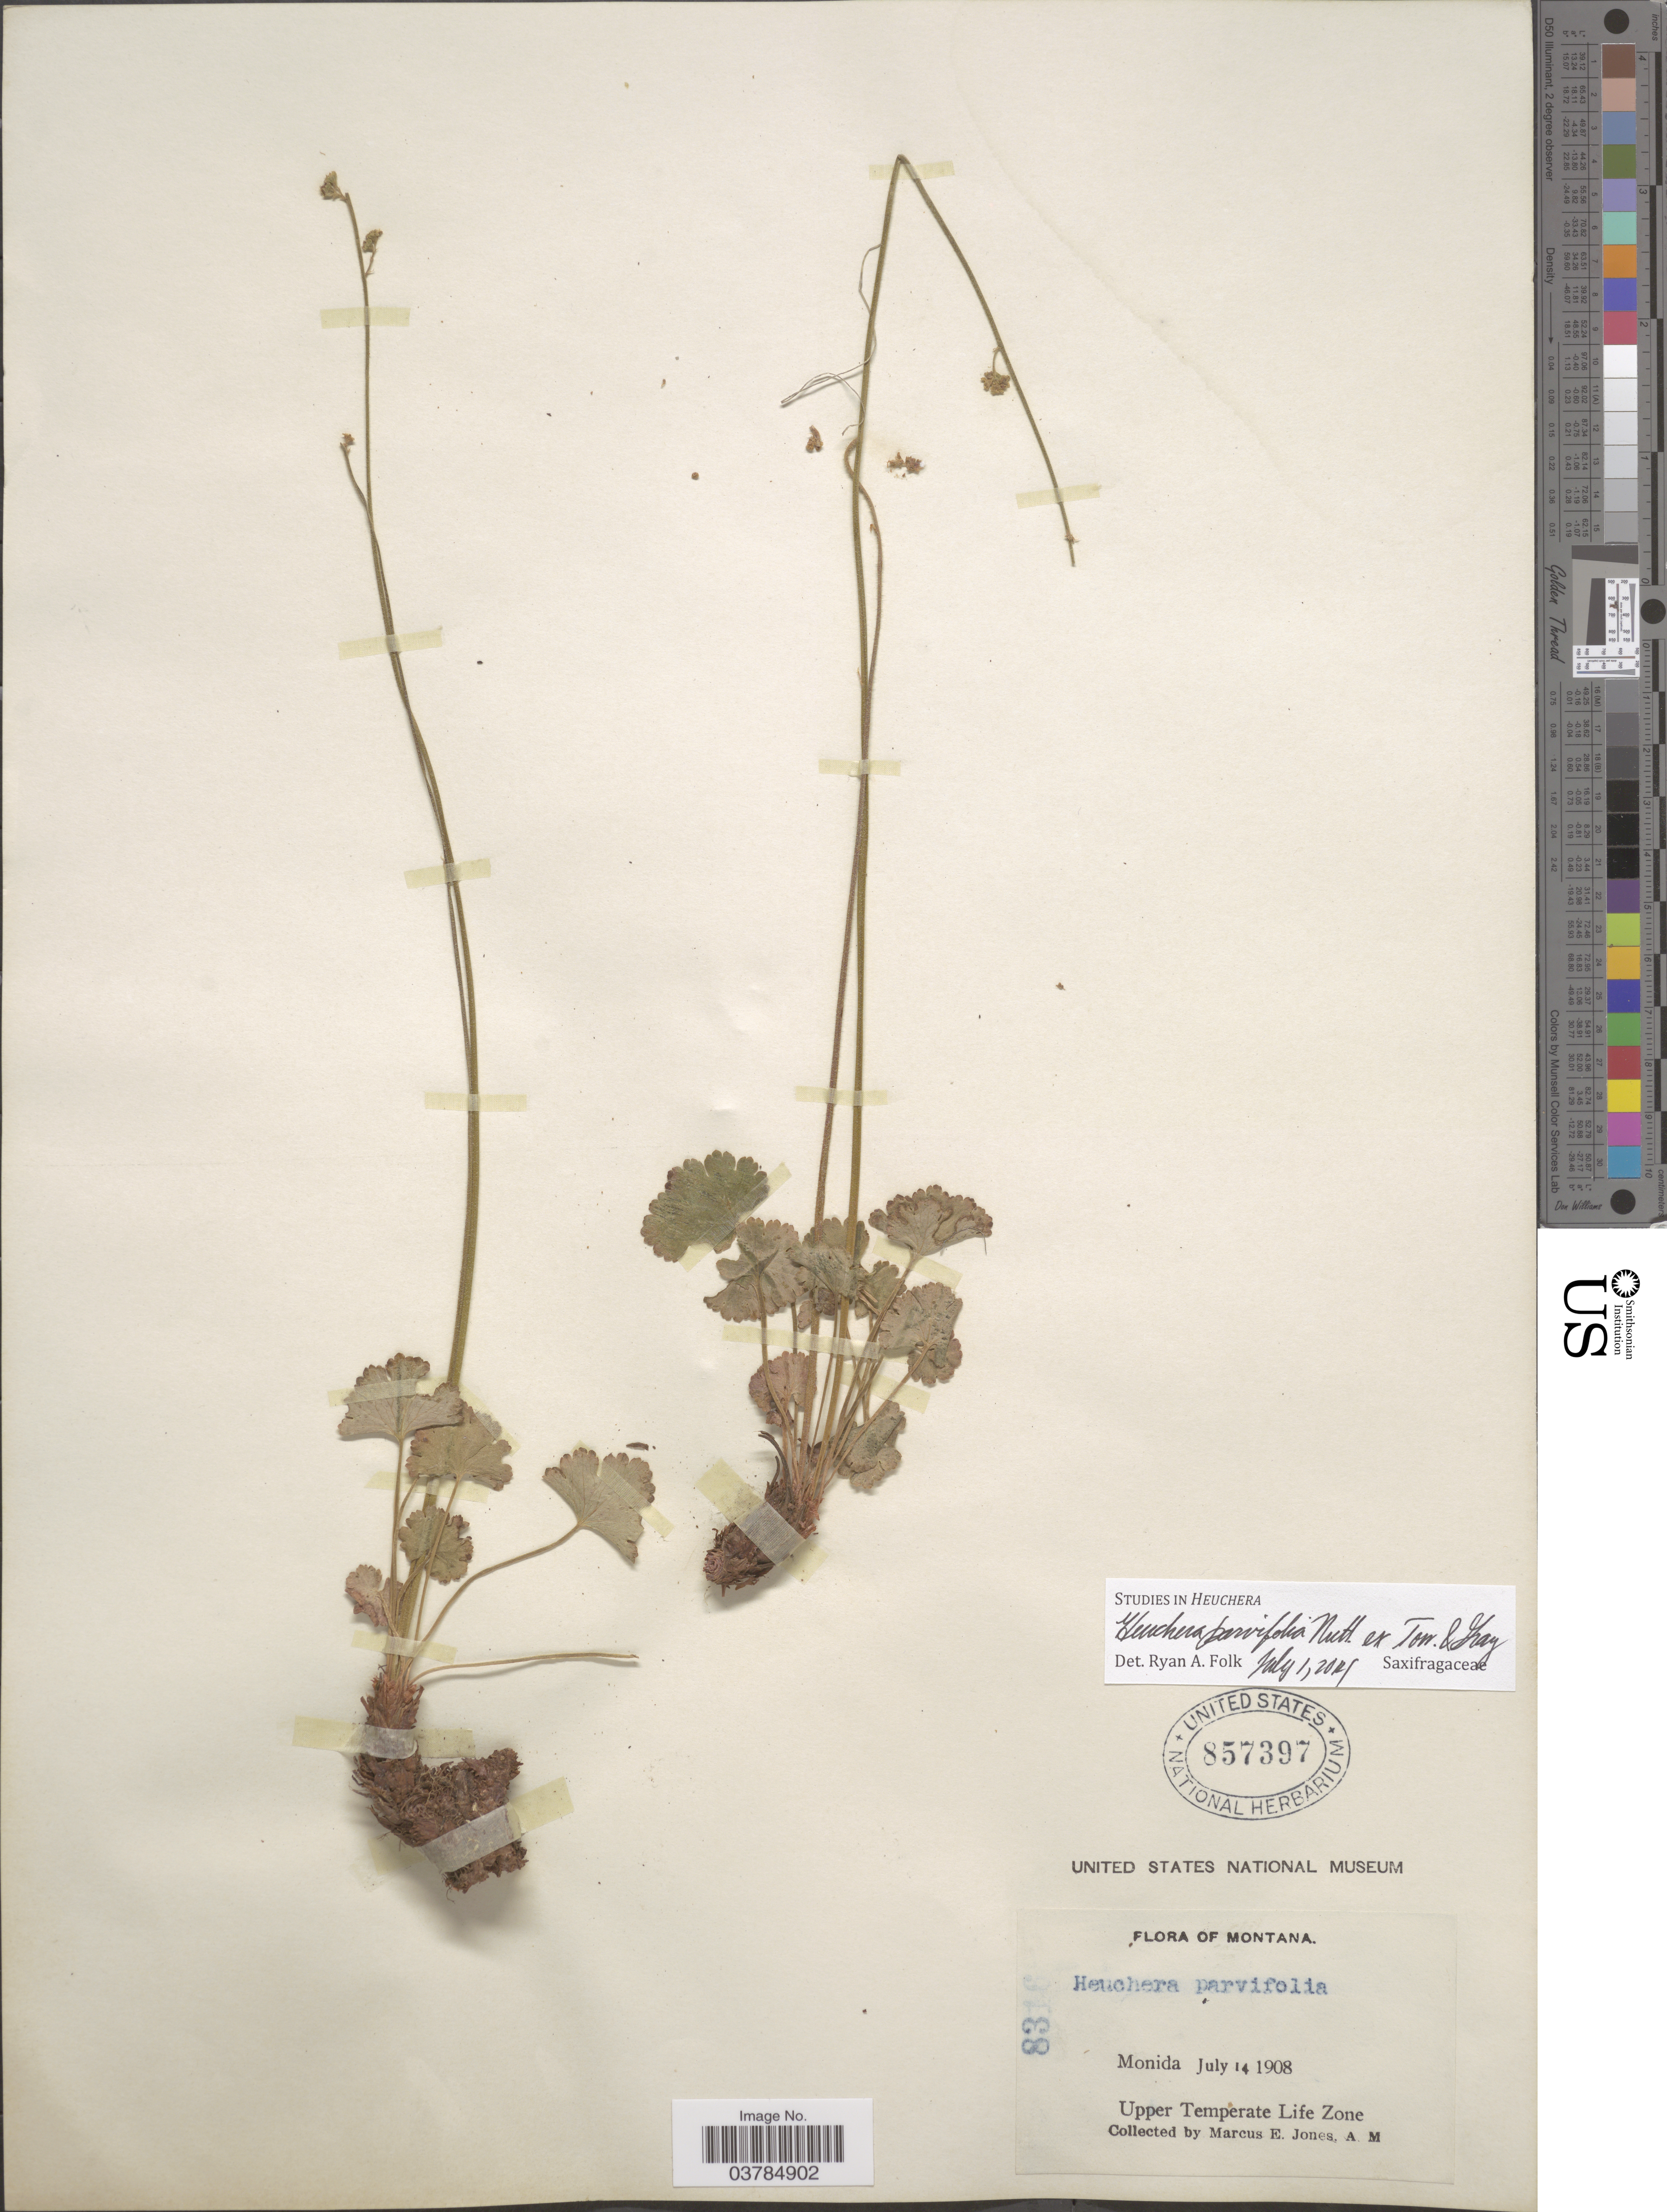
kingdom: Plantae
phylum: Tracheophyta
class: Magnoliopsida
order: Saxifragales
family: Saxifragaceae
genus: Heuchera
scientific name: Heuchera parvifolia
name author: Nutt.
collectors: M. E. Jones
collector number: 8316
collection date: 1908-07-14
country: United States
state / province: Montana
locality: Monida. Upper Temperate Life Zone.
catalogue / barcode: US 857397